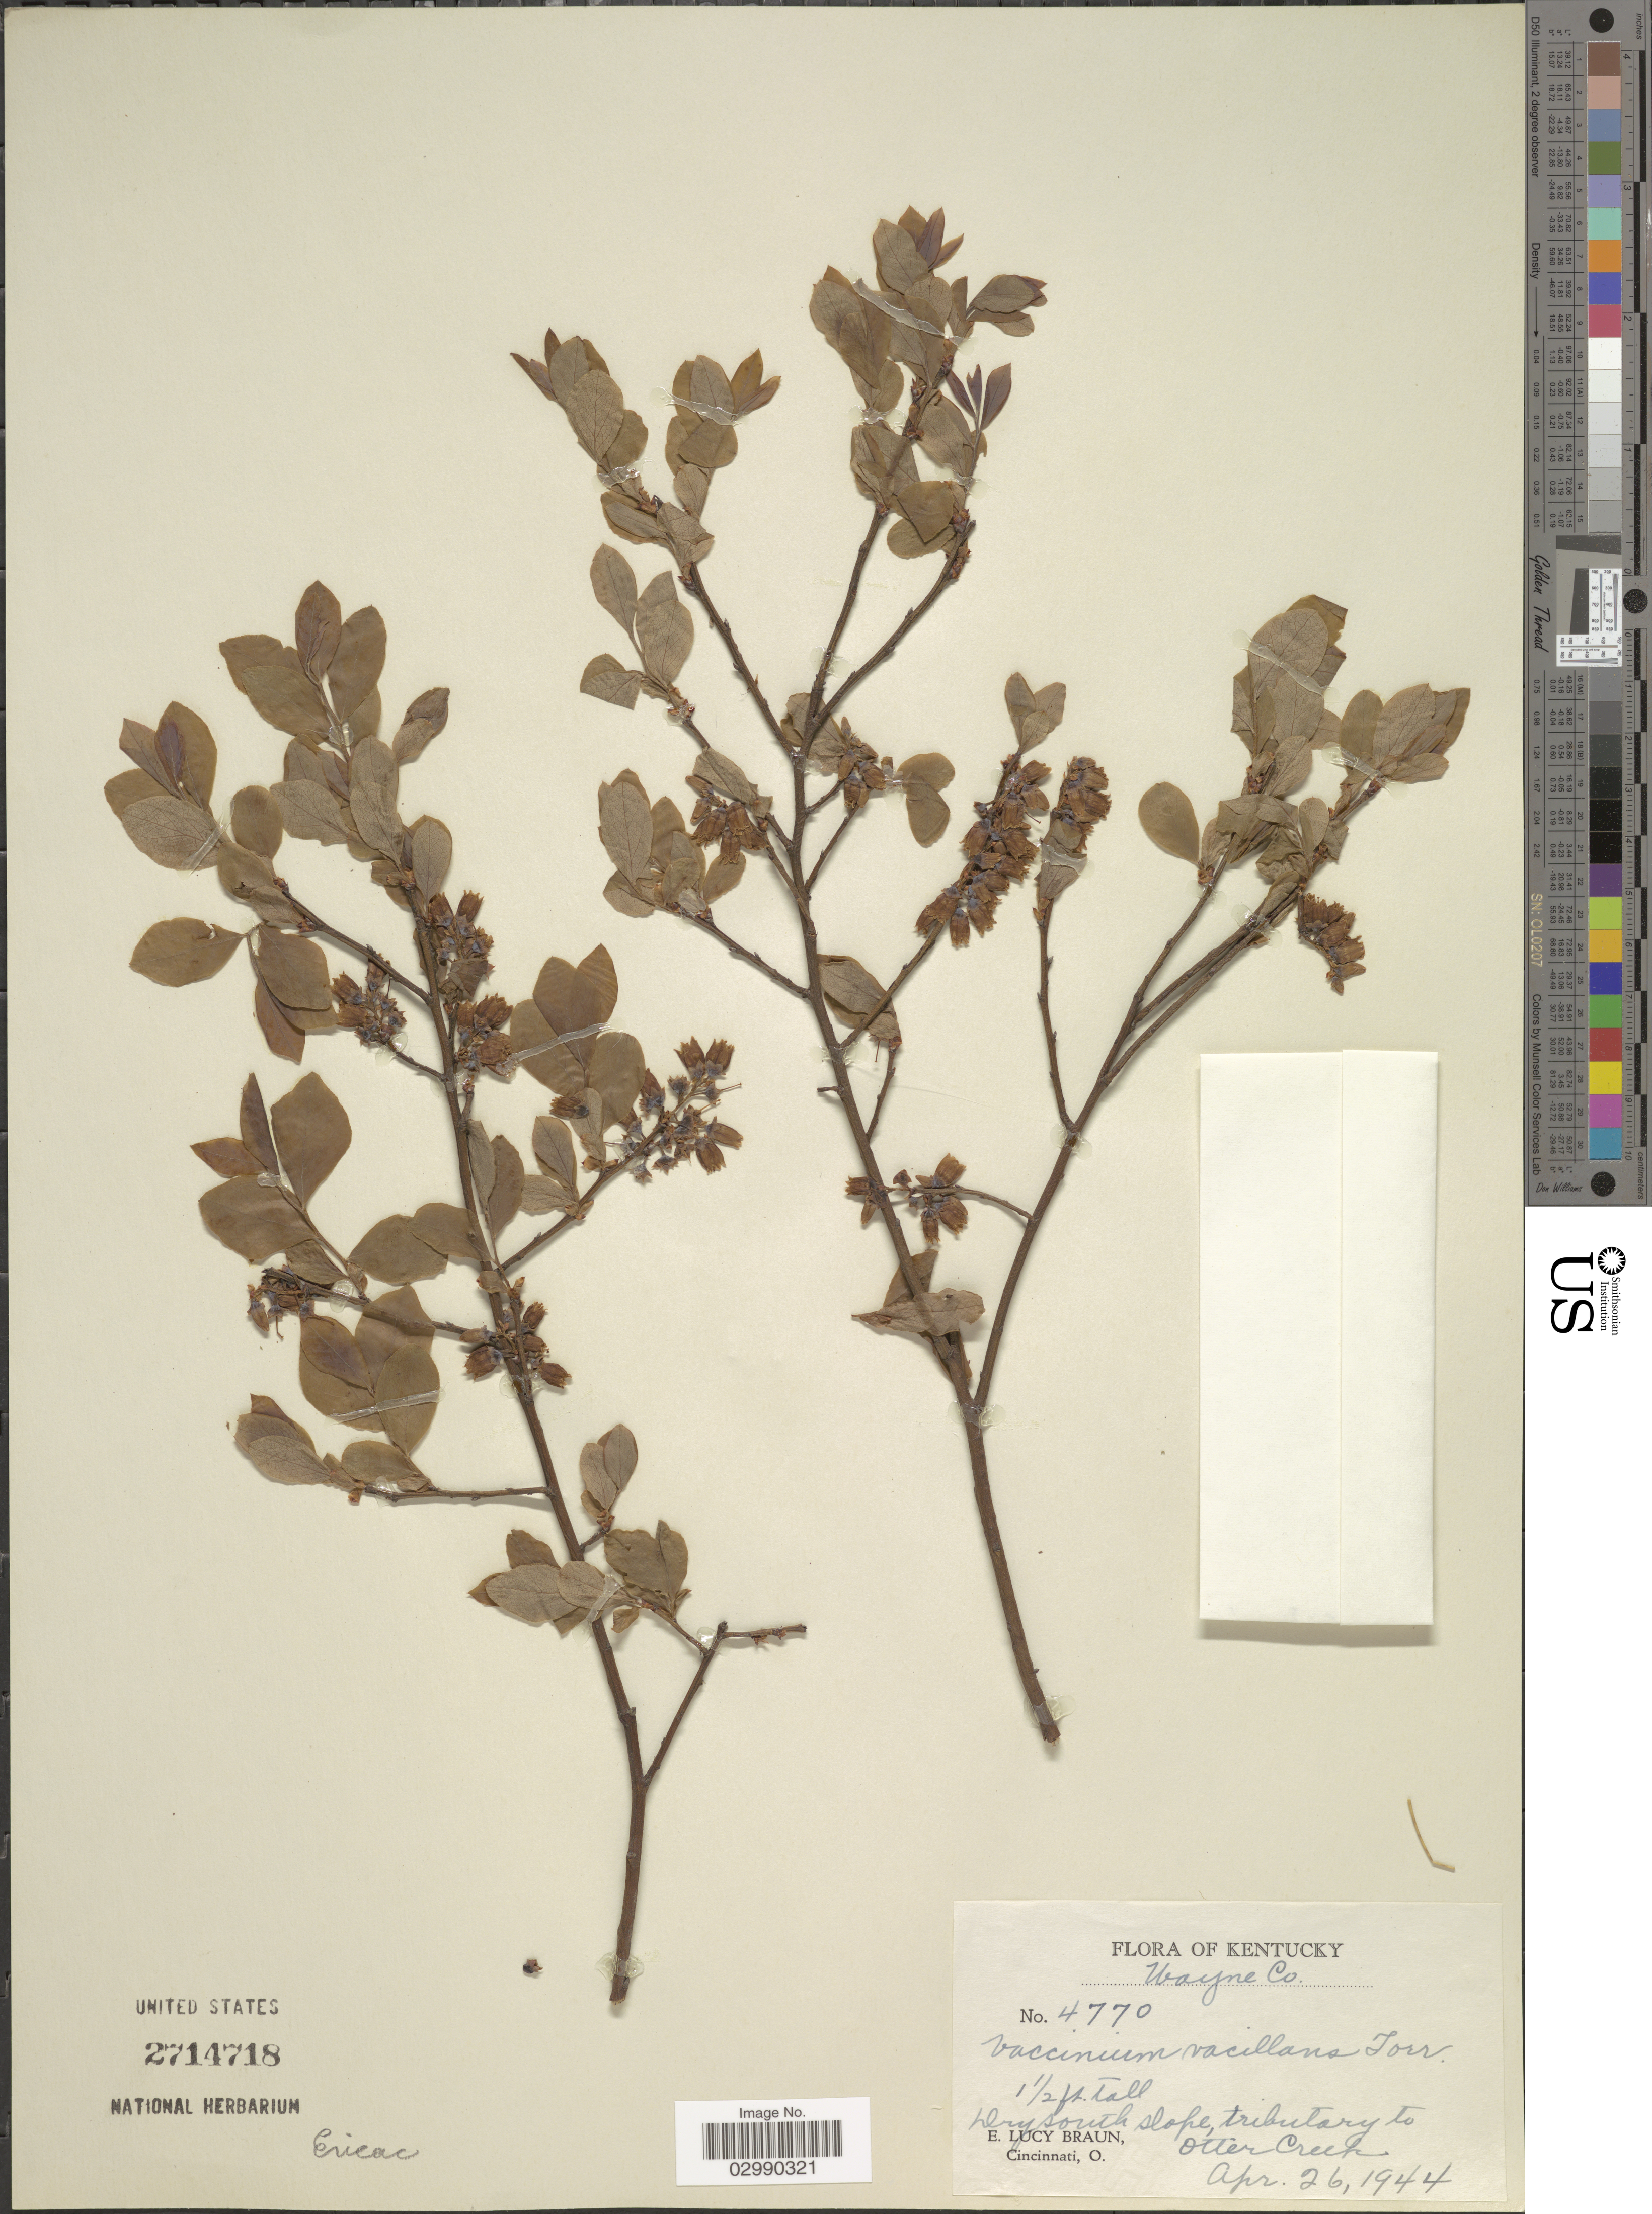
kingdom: Plantae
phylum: Tracheophyta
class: Magnoliopsida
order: Ericales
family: Ericaceae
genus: Vaccinium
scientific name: Vaccinium vacillans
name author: Kalm ex Torr.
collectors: E. L. Braun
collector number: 4770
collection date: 1944-04-26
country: United States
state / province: Kentucky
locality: Wayne Co., Dry south slope, tributary to Otter Creek.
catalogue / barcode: US 2714718